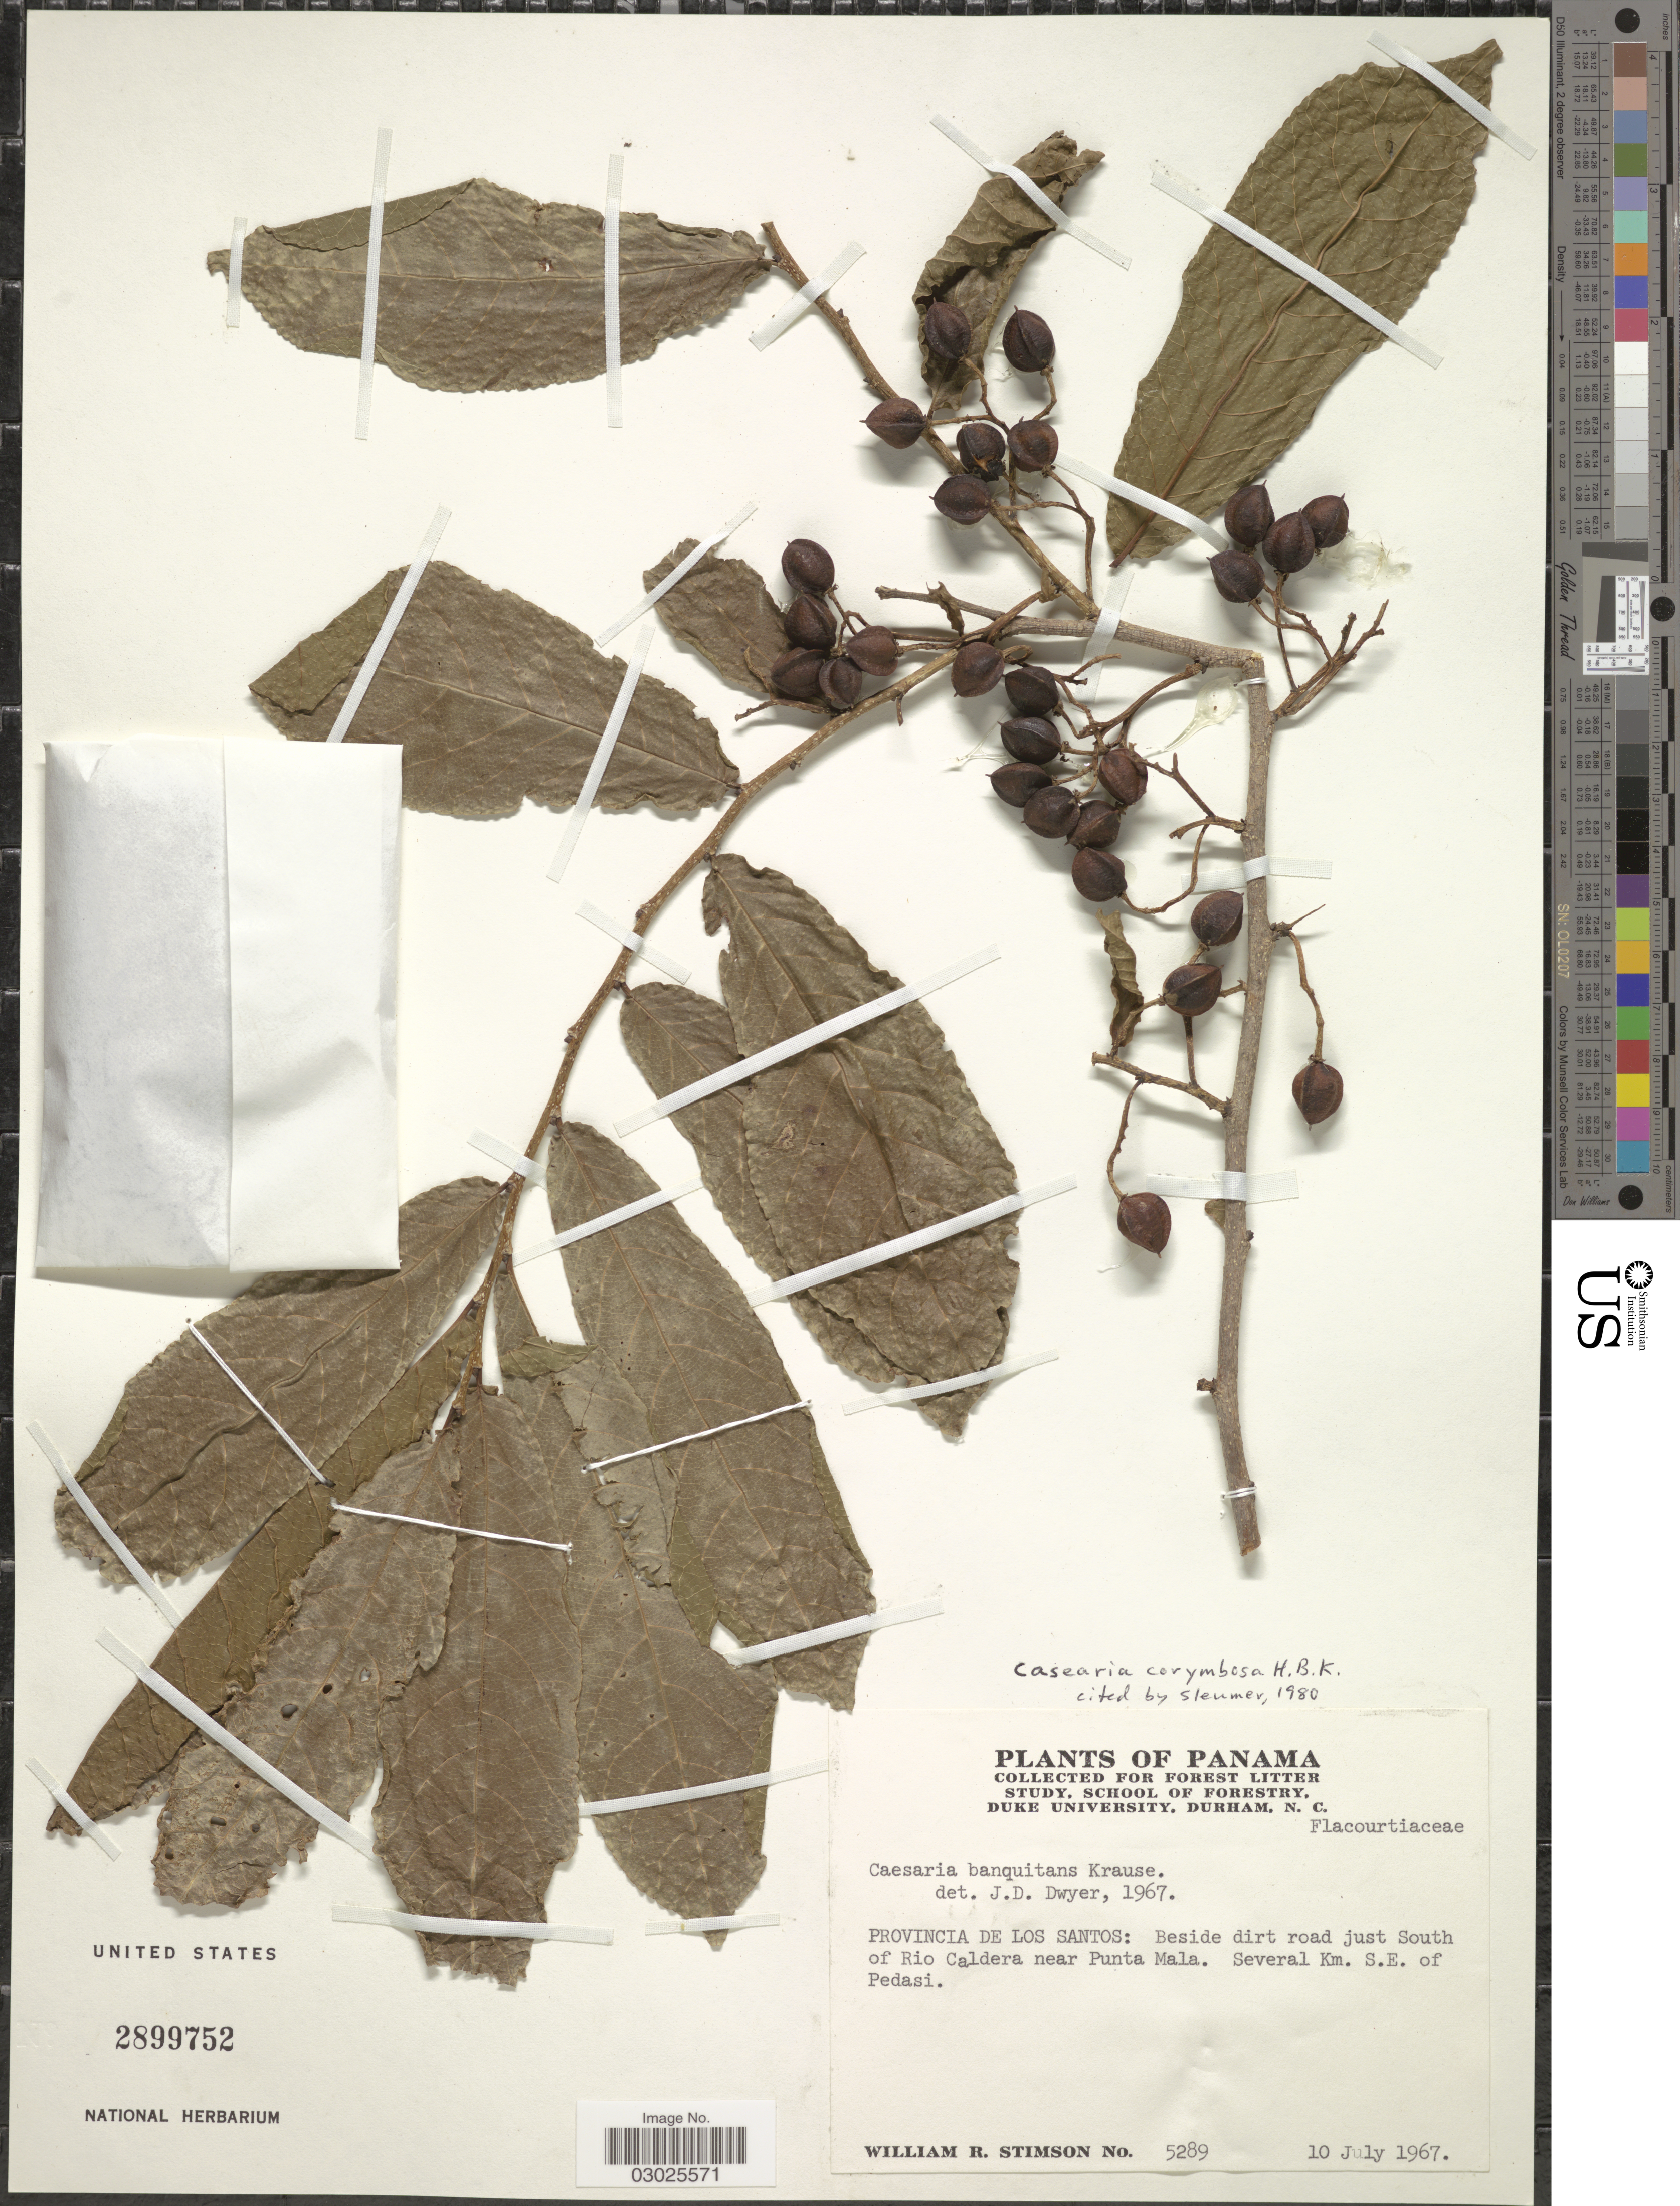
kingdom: Plantae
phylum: Tracheophyta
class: Magnoliopsida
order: Malpighiales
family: Salicaceae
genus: Casearia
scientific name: Casearia corymbosa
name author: Kunth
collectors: W. R. Stimson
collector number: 5289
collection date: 1967-07-10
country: Panama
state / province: Los Santos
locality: Beside dirt road just South of Rio Caldera near Punta Mala. Several Km S.E. of Pedasi.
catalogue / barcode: US 2899752